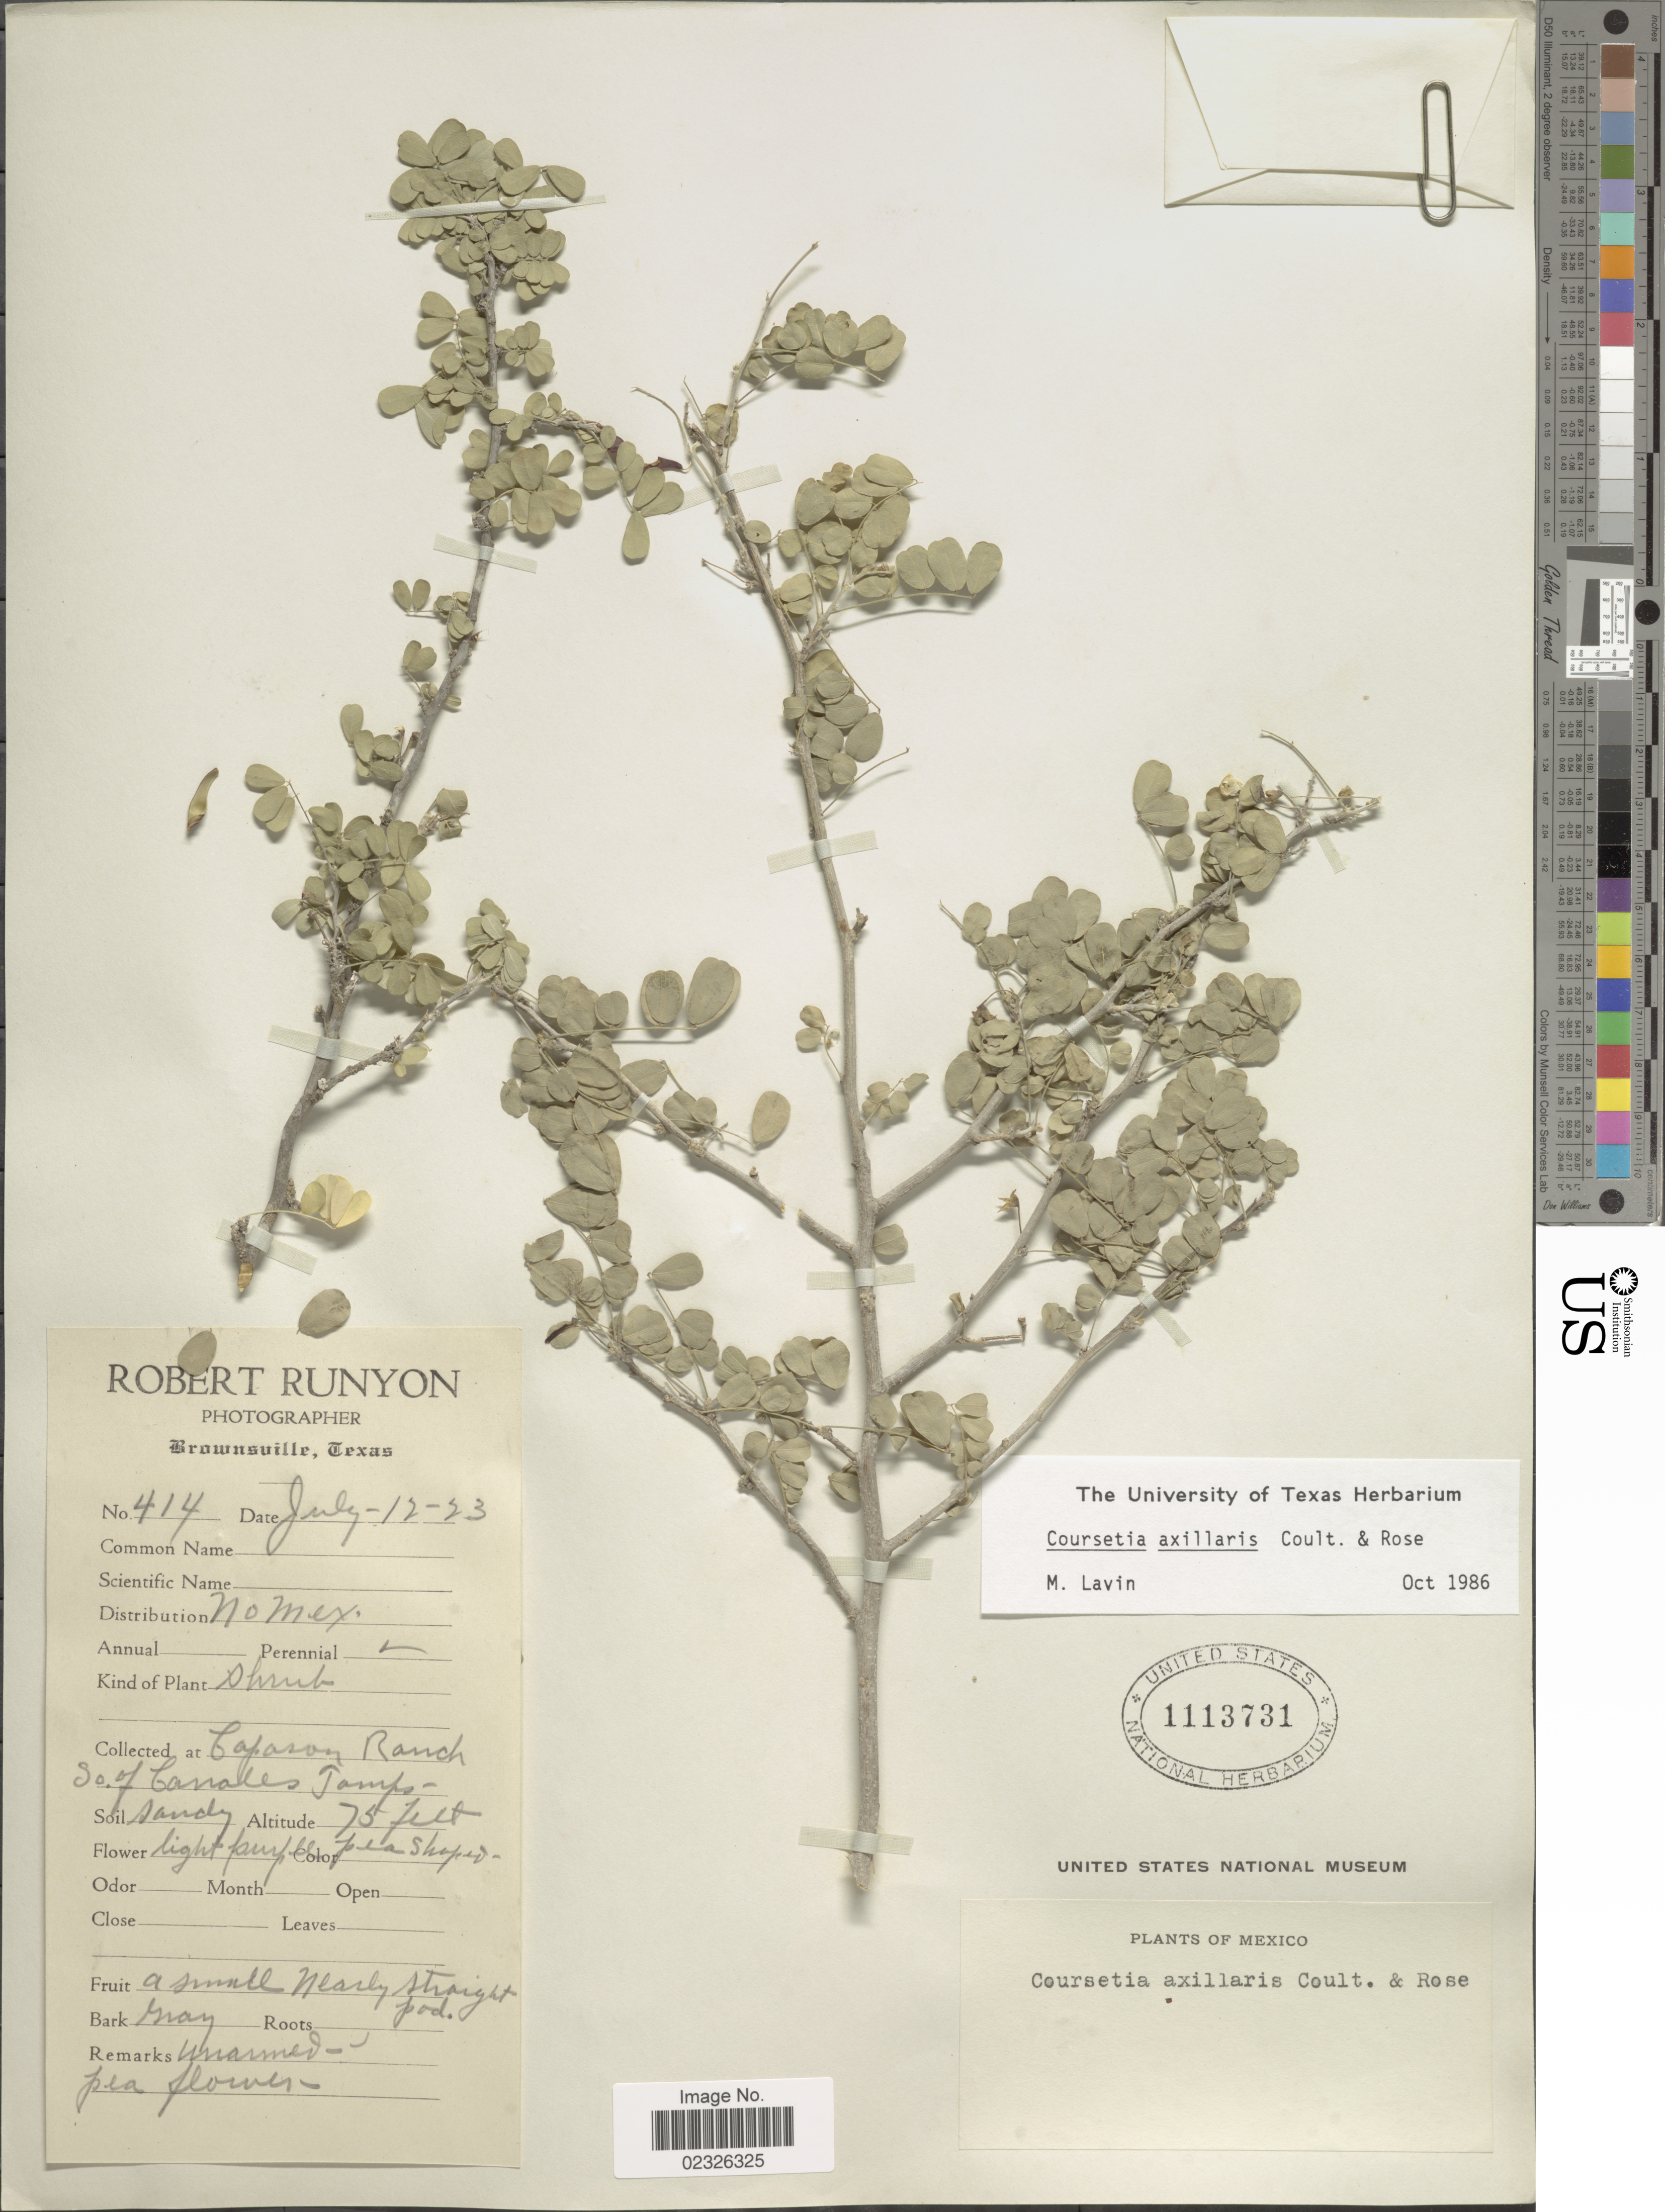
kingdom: Plantae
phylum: Tracheophyta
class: Magnoliopsida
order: Fabales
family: Fabaceae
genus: Coursetia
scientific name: Coursetia axillaris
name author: J.M. Coult. & Rose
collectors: R. Runyon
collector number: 414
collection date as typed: Transcribed d/m/y: 12/7/23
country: Mexico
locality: Capazon Ranch. So of Canales Tamps.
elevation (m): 23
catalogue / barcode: US 1113731